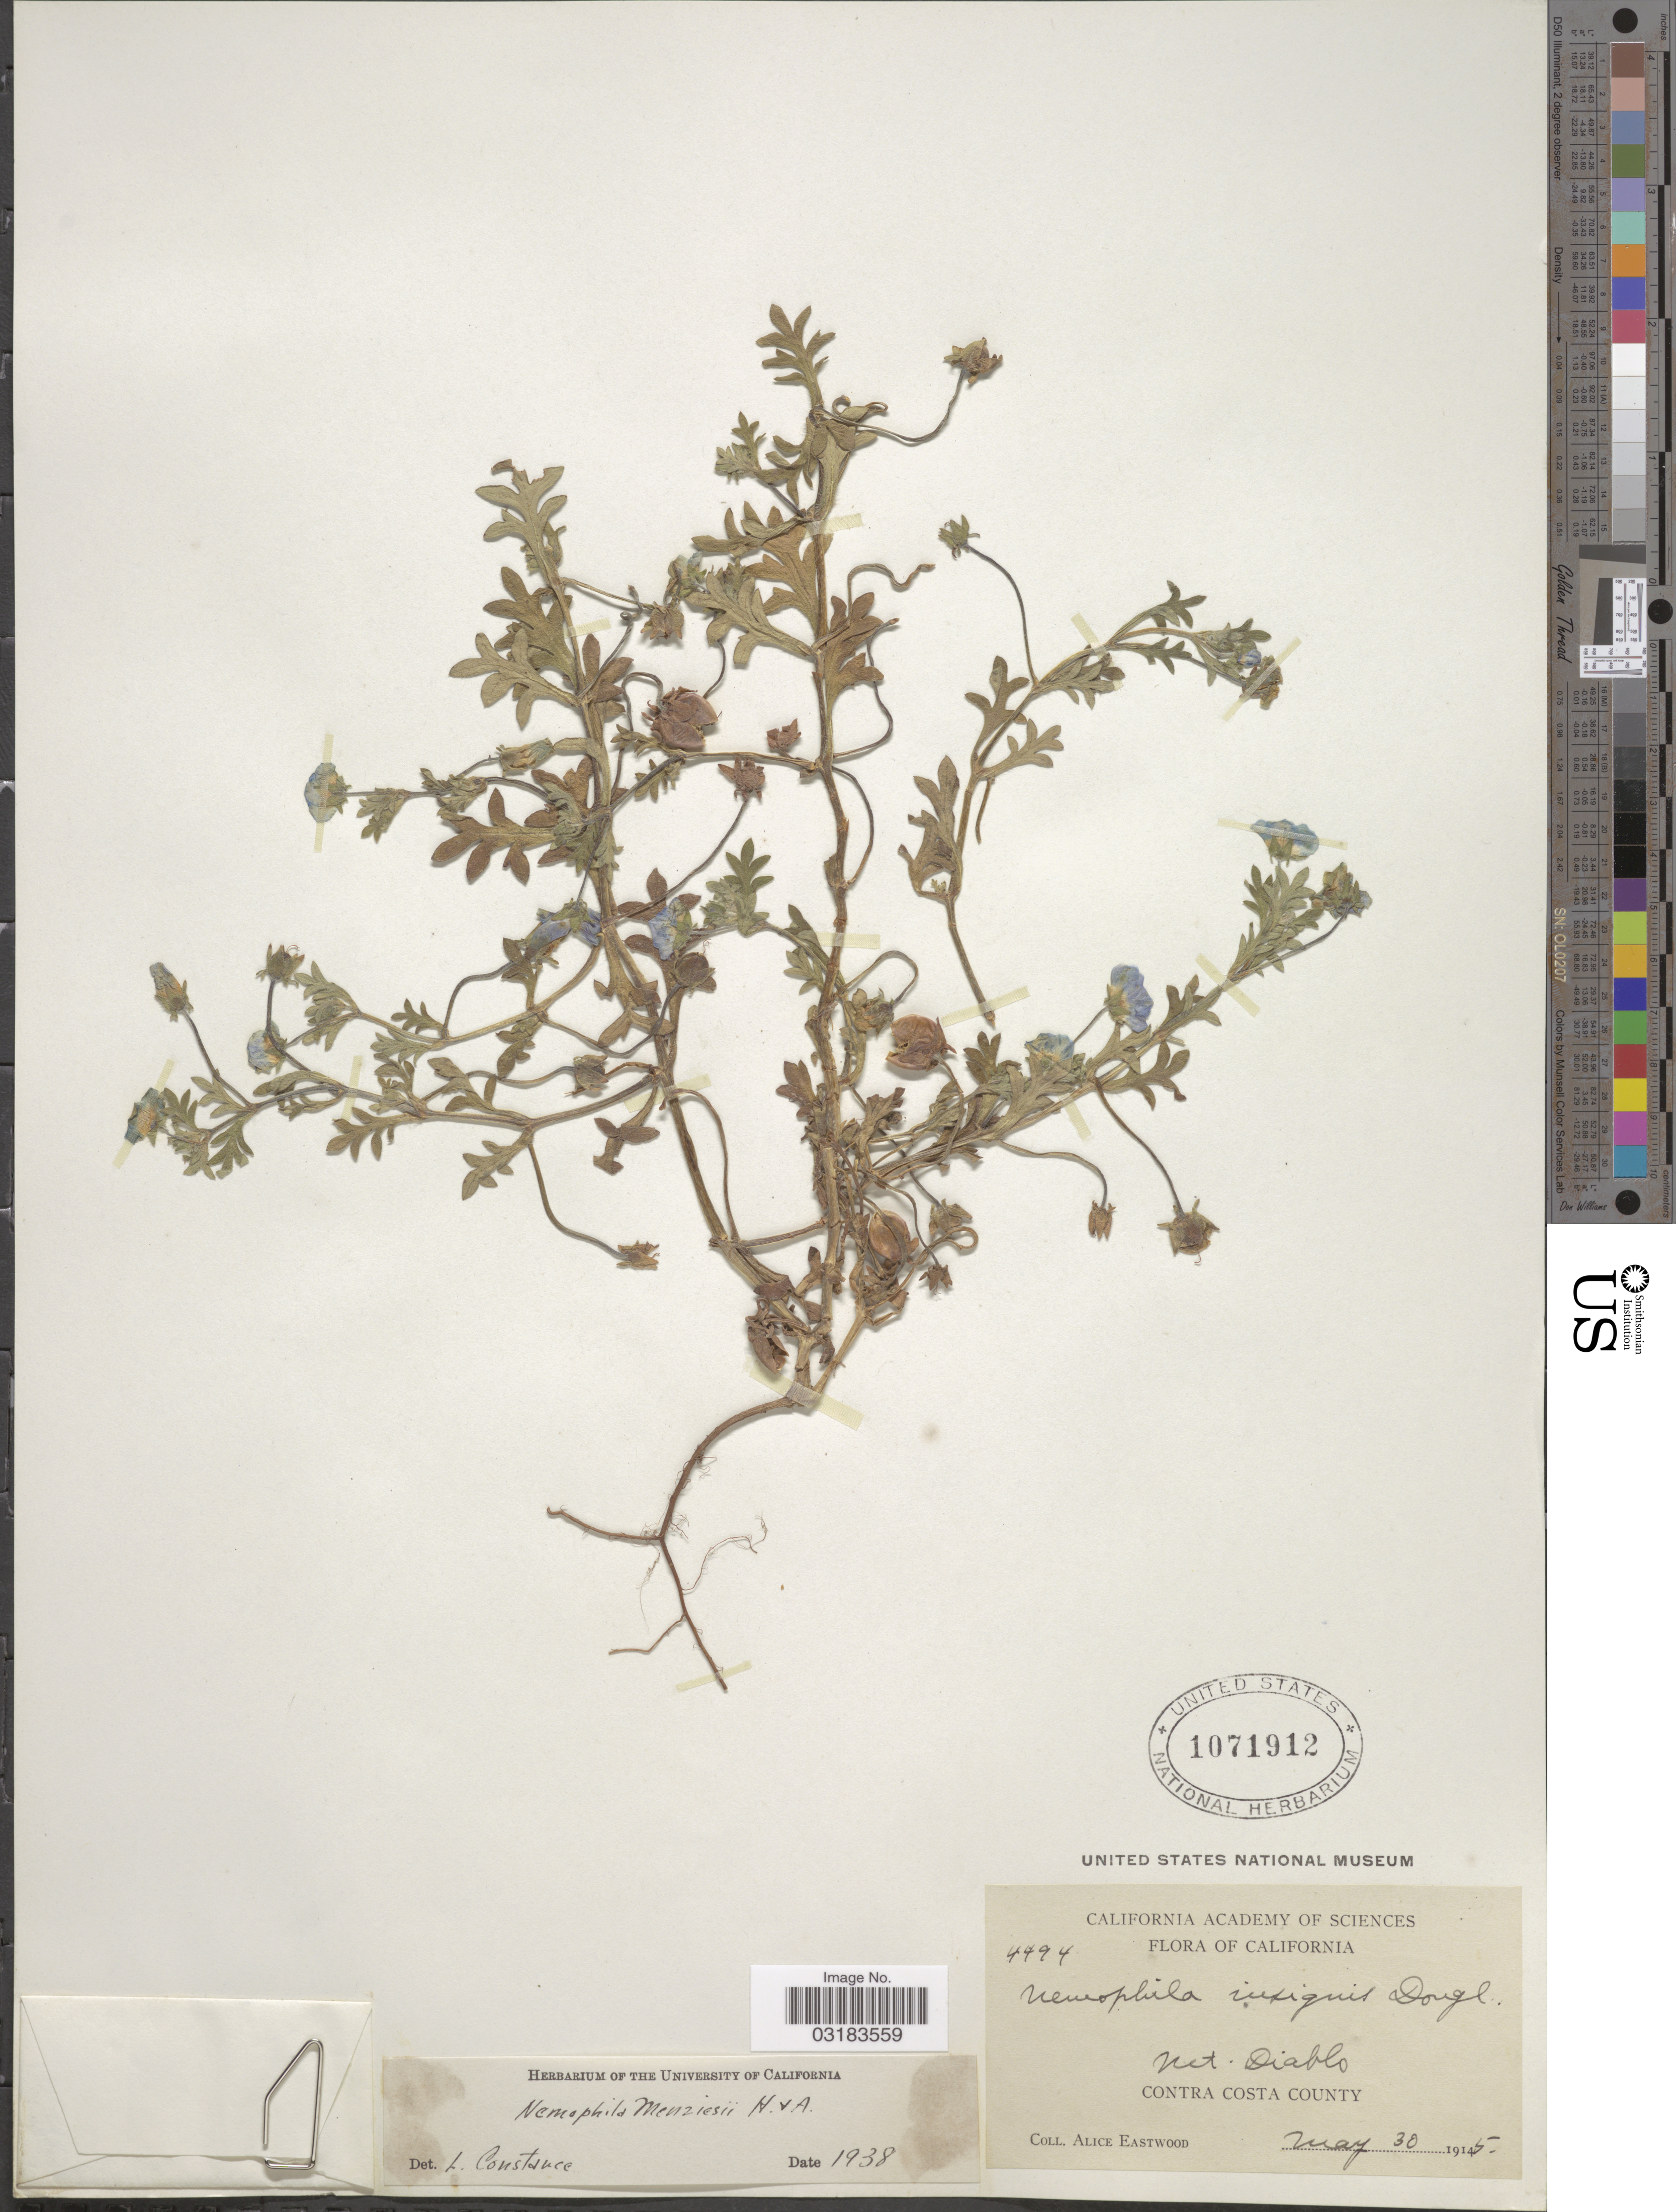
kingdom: Plantae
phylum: Tracheophyta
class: Magnoliopsida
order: Boraginales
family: Hydrophyllaceae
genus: Nemophila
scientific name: Nemophila menziesii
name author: Hook. & Arn.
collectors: A. Eastwood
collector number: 4494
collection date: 1915-05-30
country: United States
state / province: California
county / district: Contra Costa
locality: Mt. Diablo, Contra Costa County.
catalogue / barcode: US 1071912